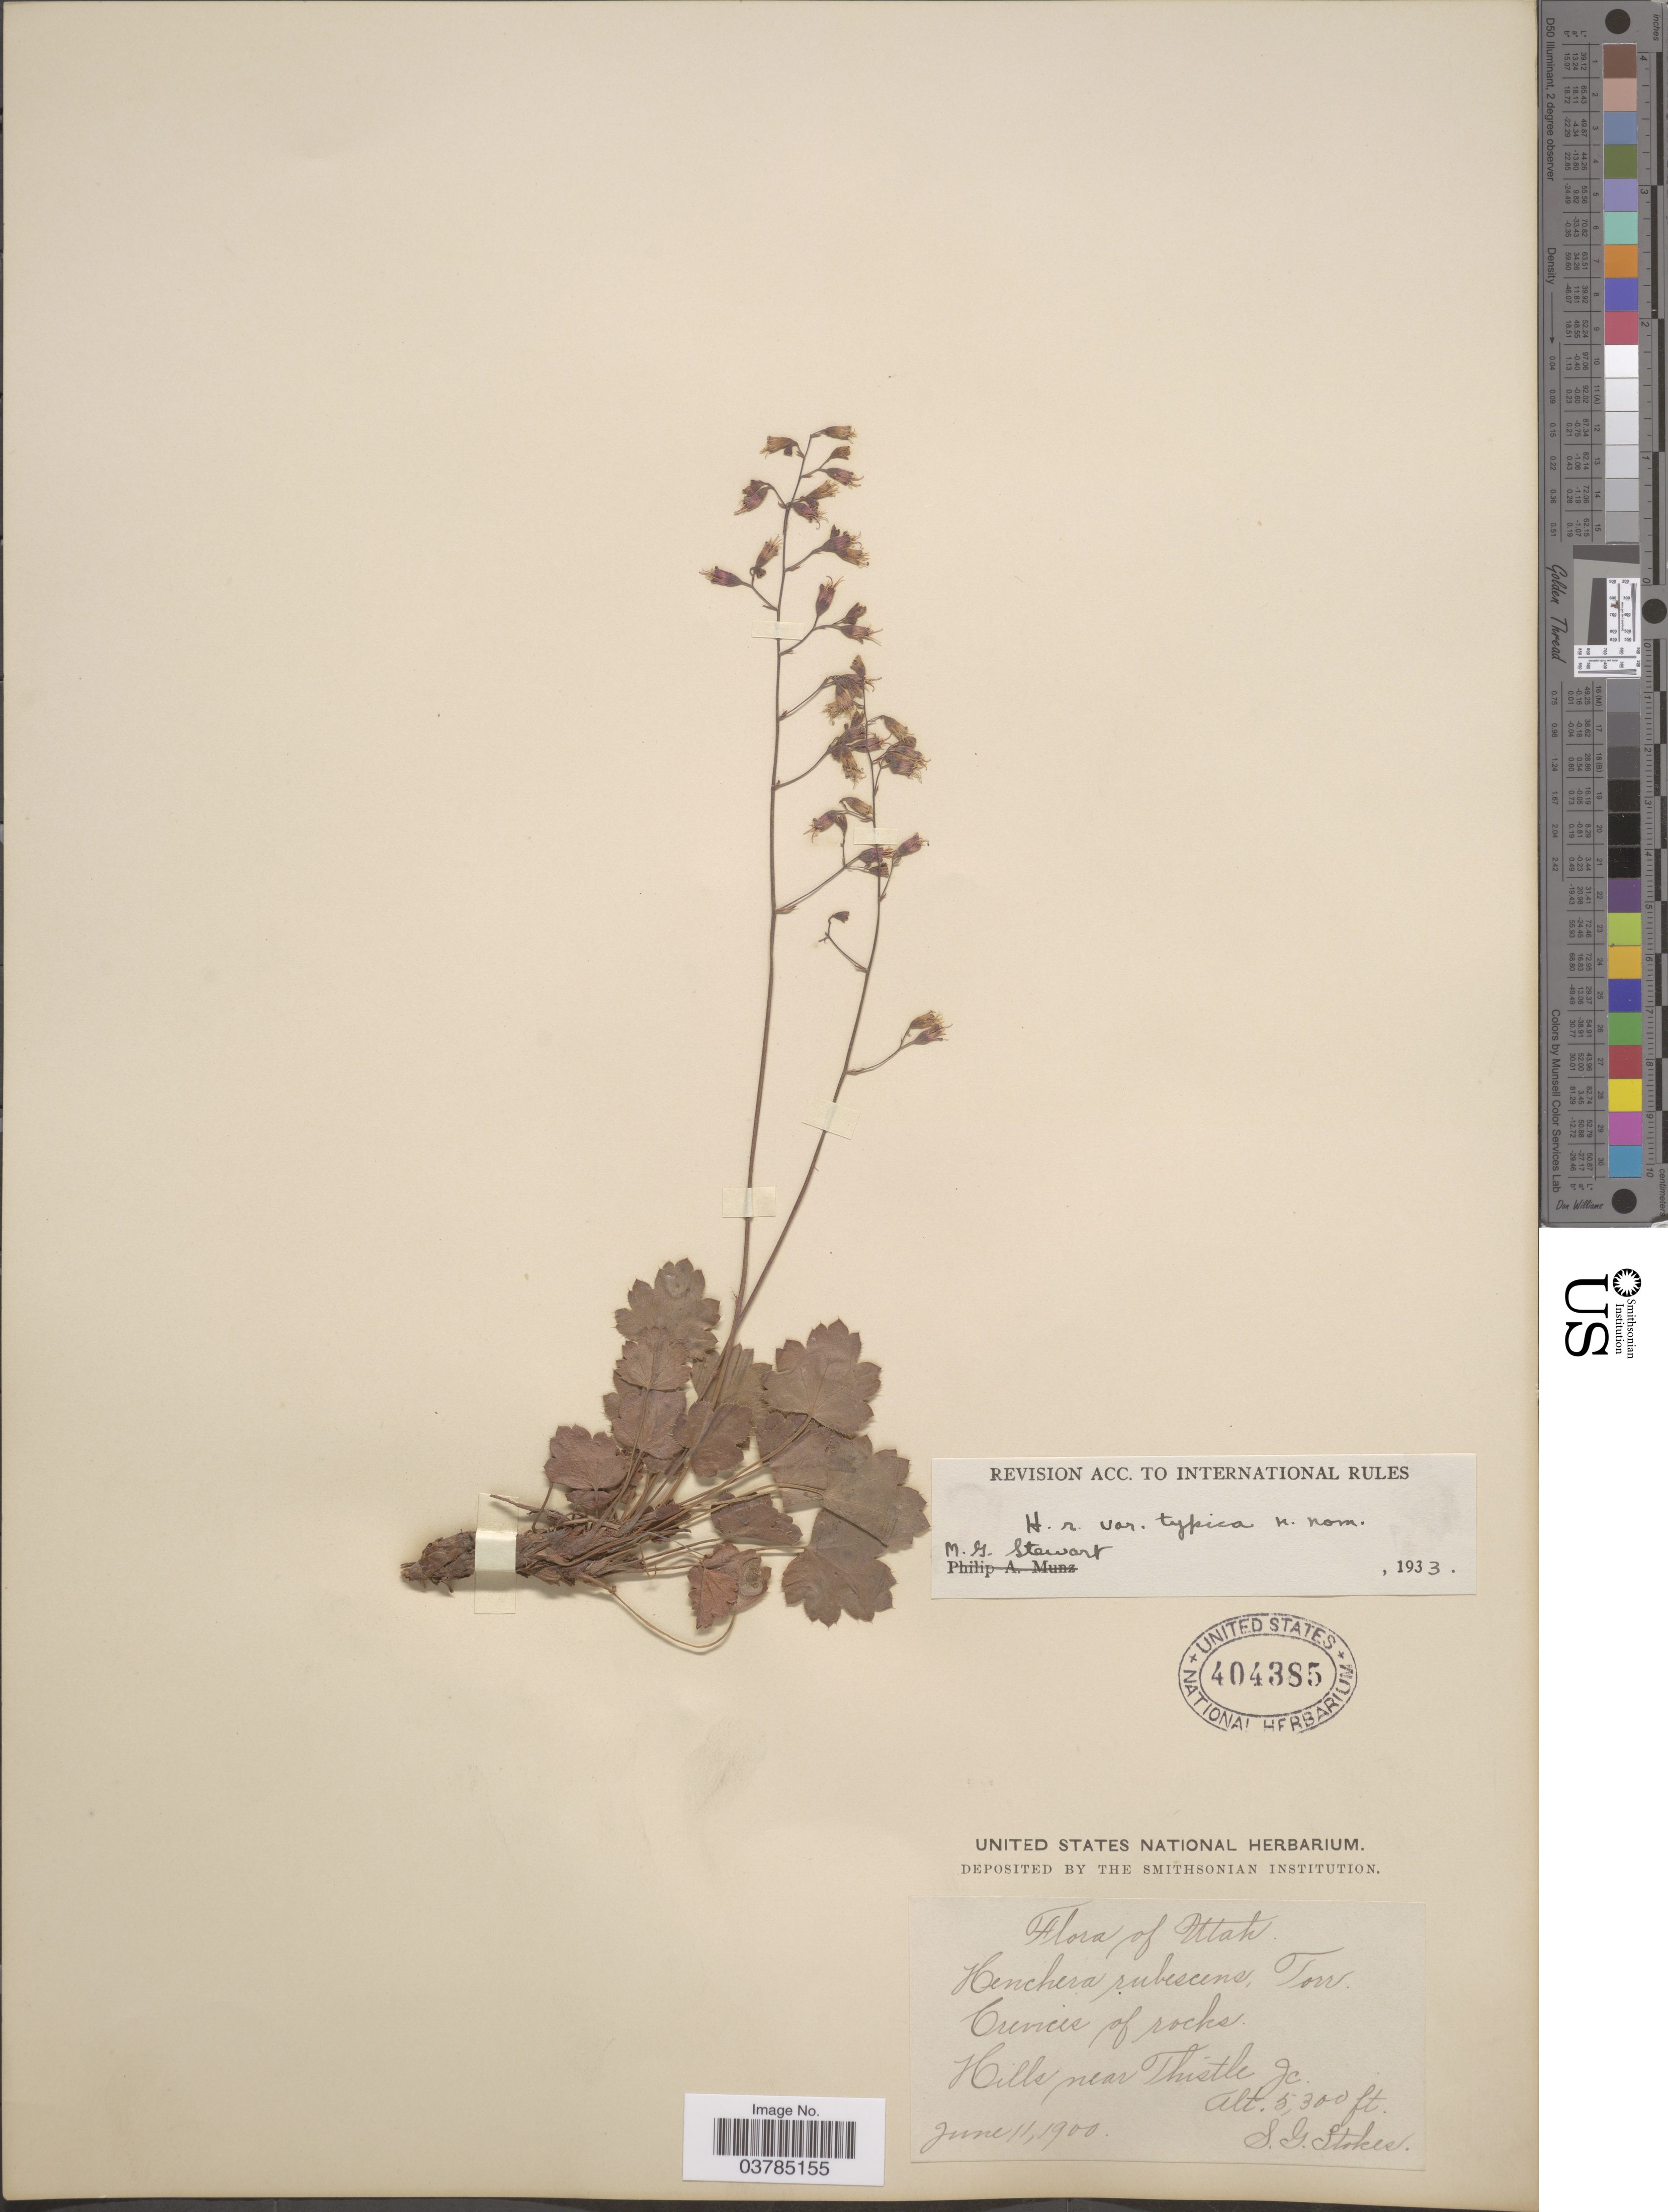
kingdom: Plantae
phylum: Tracheophyta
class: Magnoliopsida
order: Saxifragales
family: Saxifragaceae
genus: Heuchera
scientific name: Heuchera rubescens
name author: Torr.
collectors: S. G. Stokes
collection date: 1900-06-11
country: United States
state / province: Utah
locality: Crevices of rocks. Hills near Thistle Co.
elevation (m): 1615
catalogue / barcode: US 404385